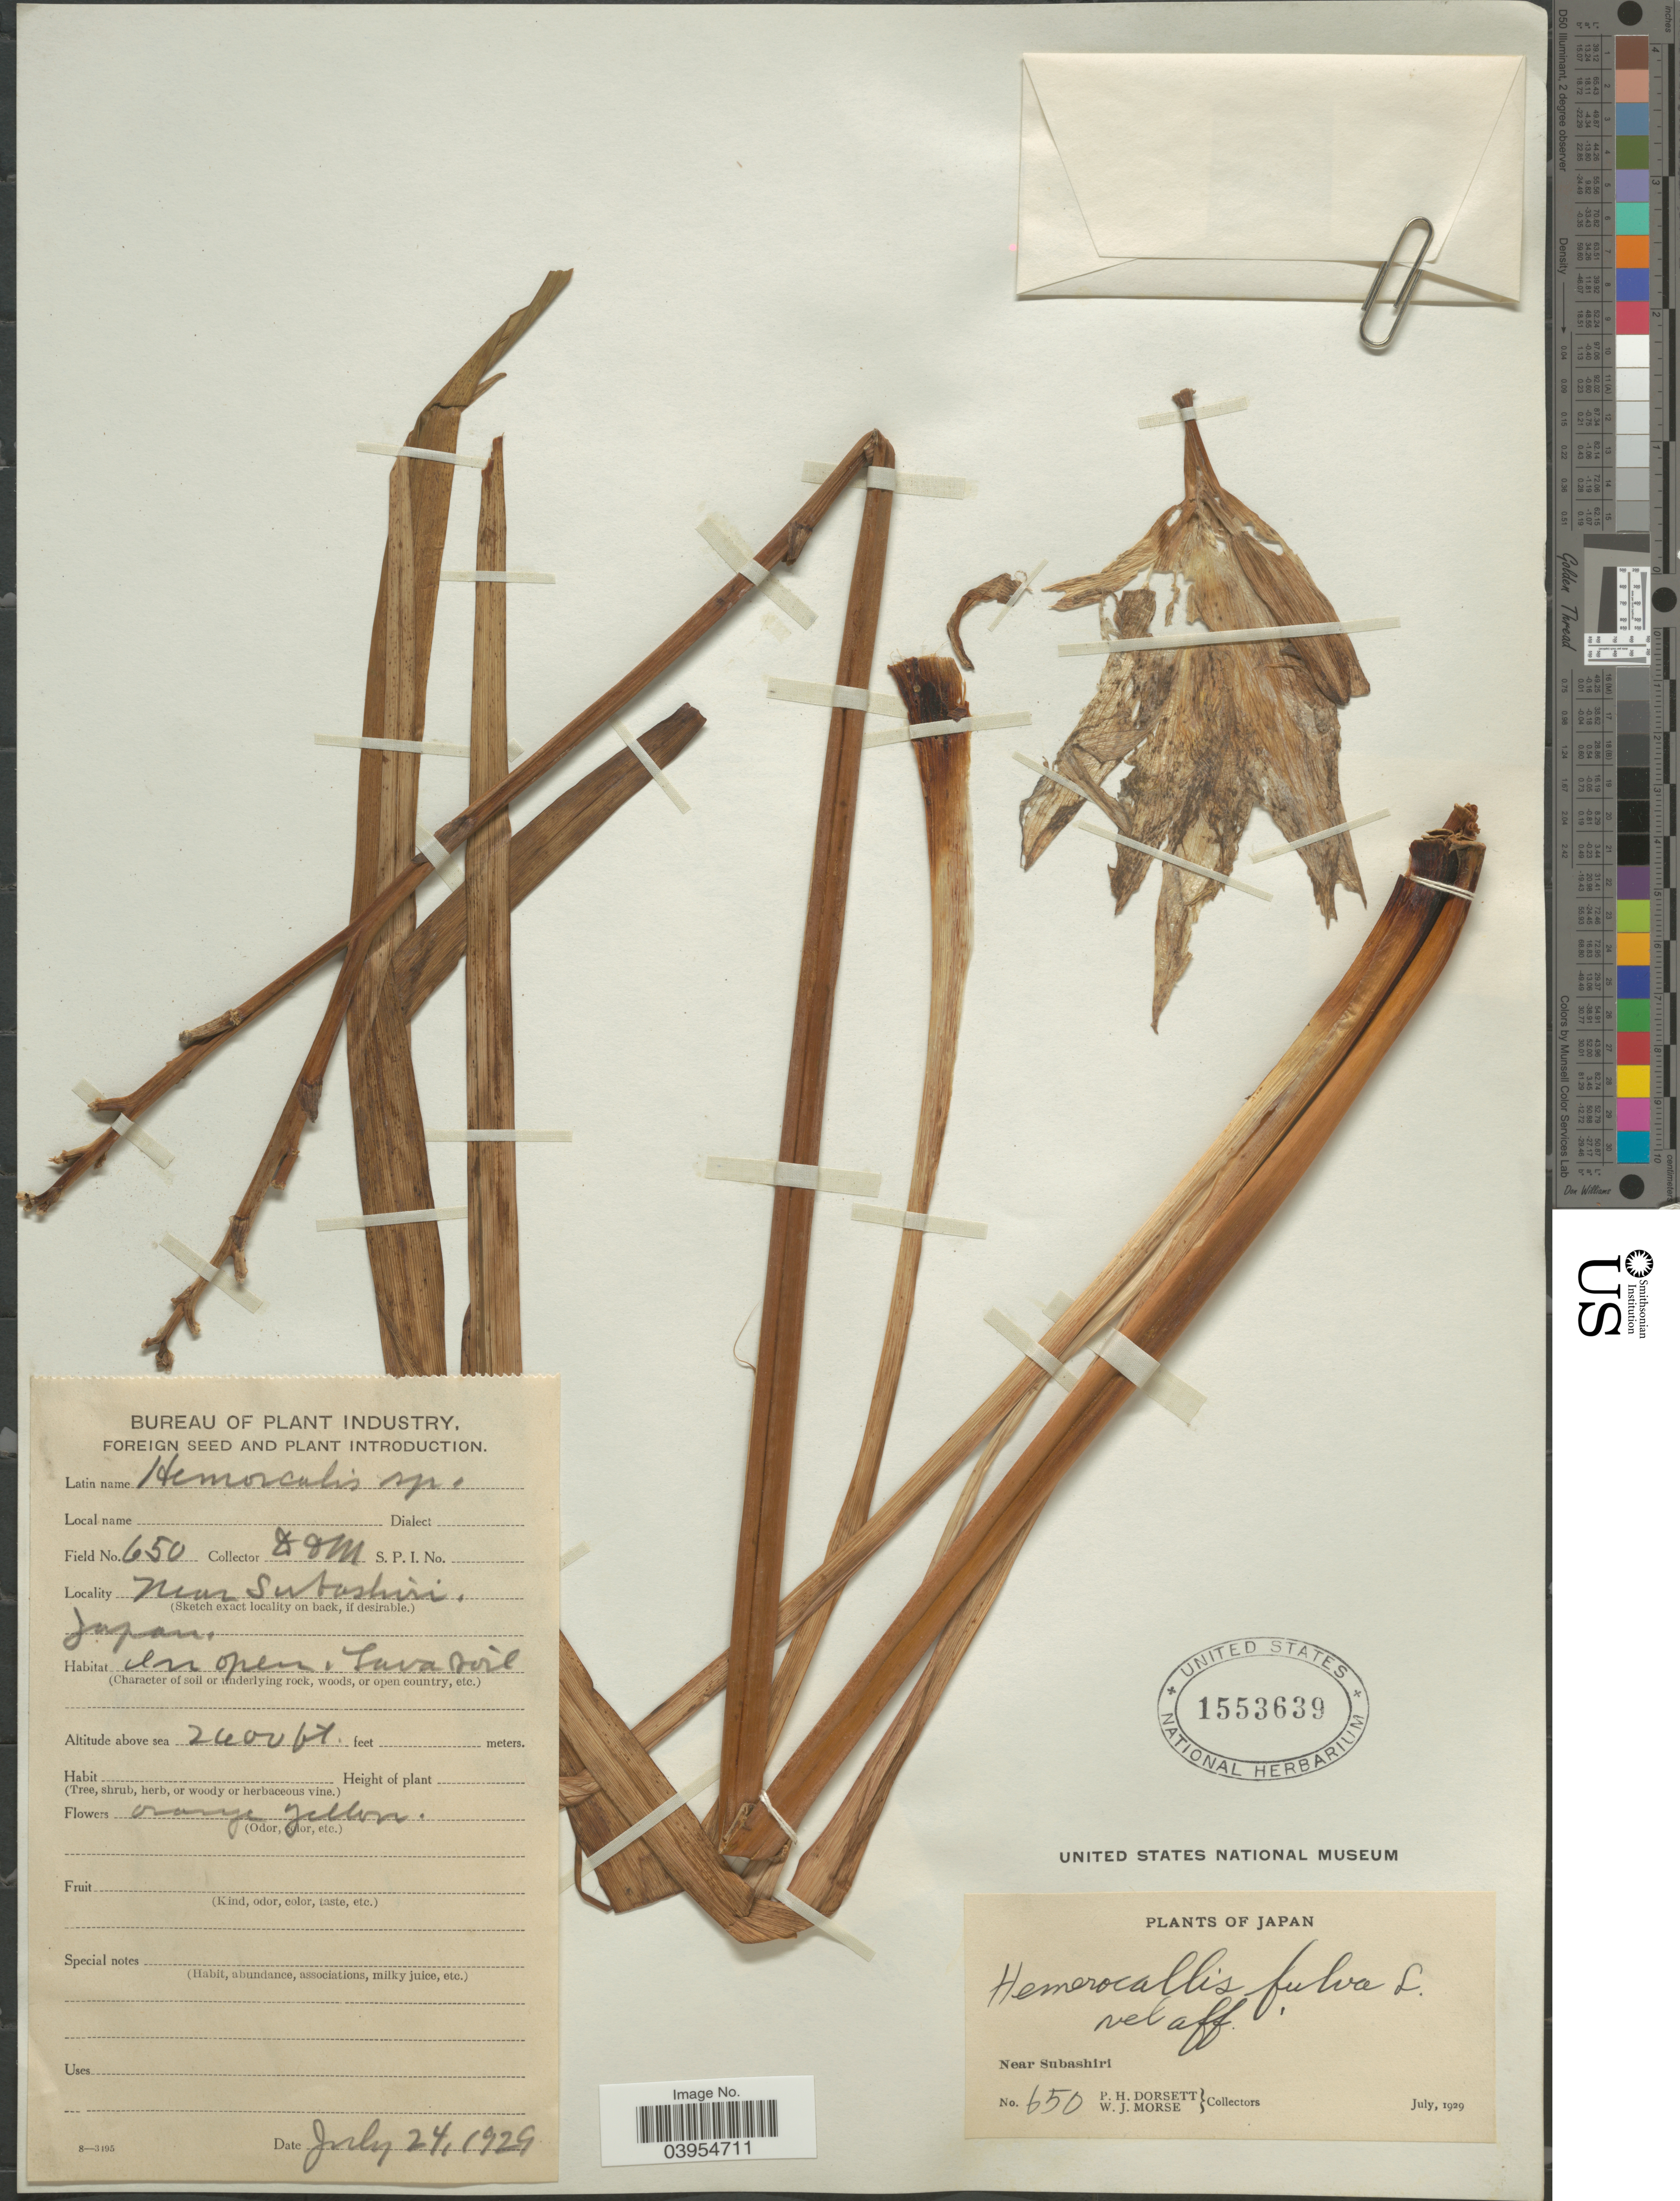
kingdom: Plantae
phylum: Tracheophyta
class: Liliopsida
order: Asparagales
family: Asphodelaceae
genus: Hemerocallis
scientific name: Hemerocallis fulva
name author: L.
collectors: P. H. Dorsett & W. J. Morse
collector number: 650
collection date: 1929-07-24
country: Japan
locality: Near Subashiri.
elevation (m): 792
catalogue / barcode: US 1553639